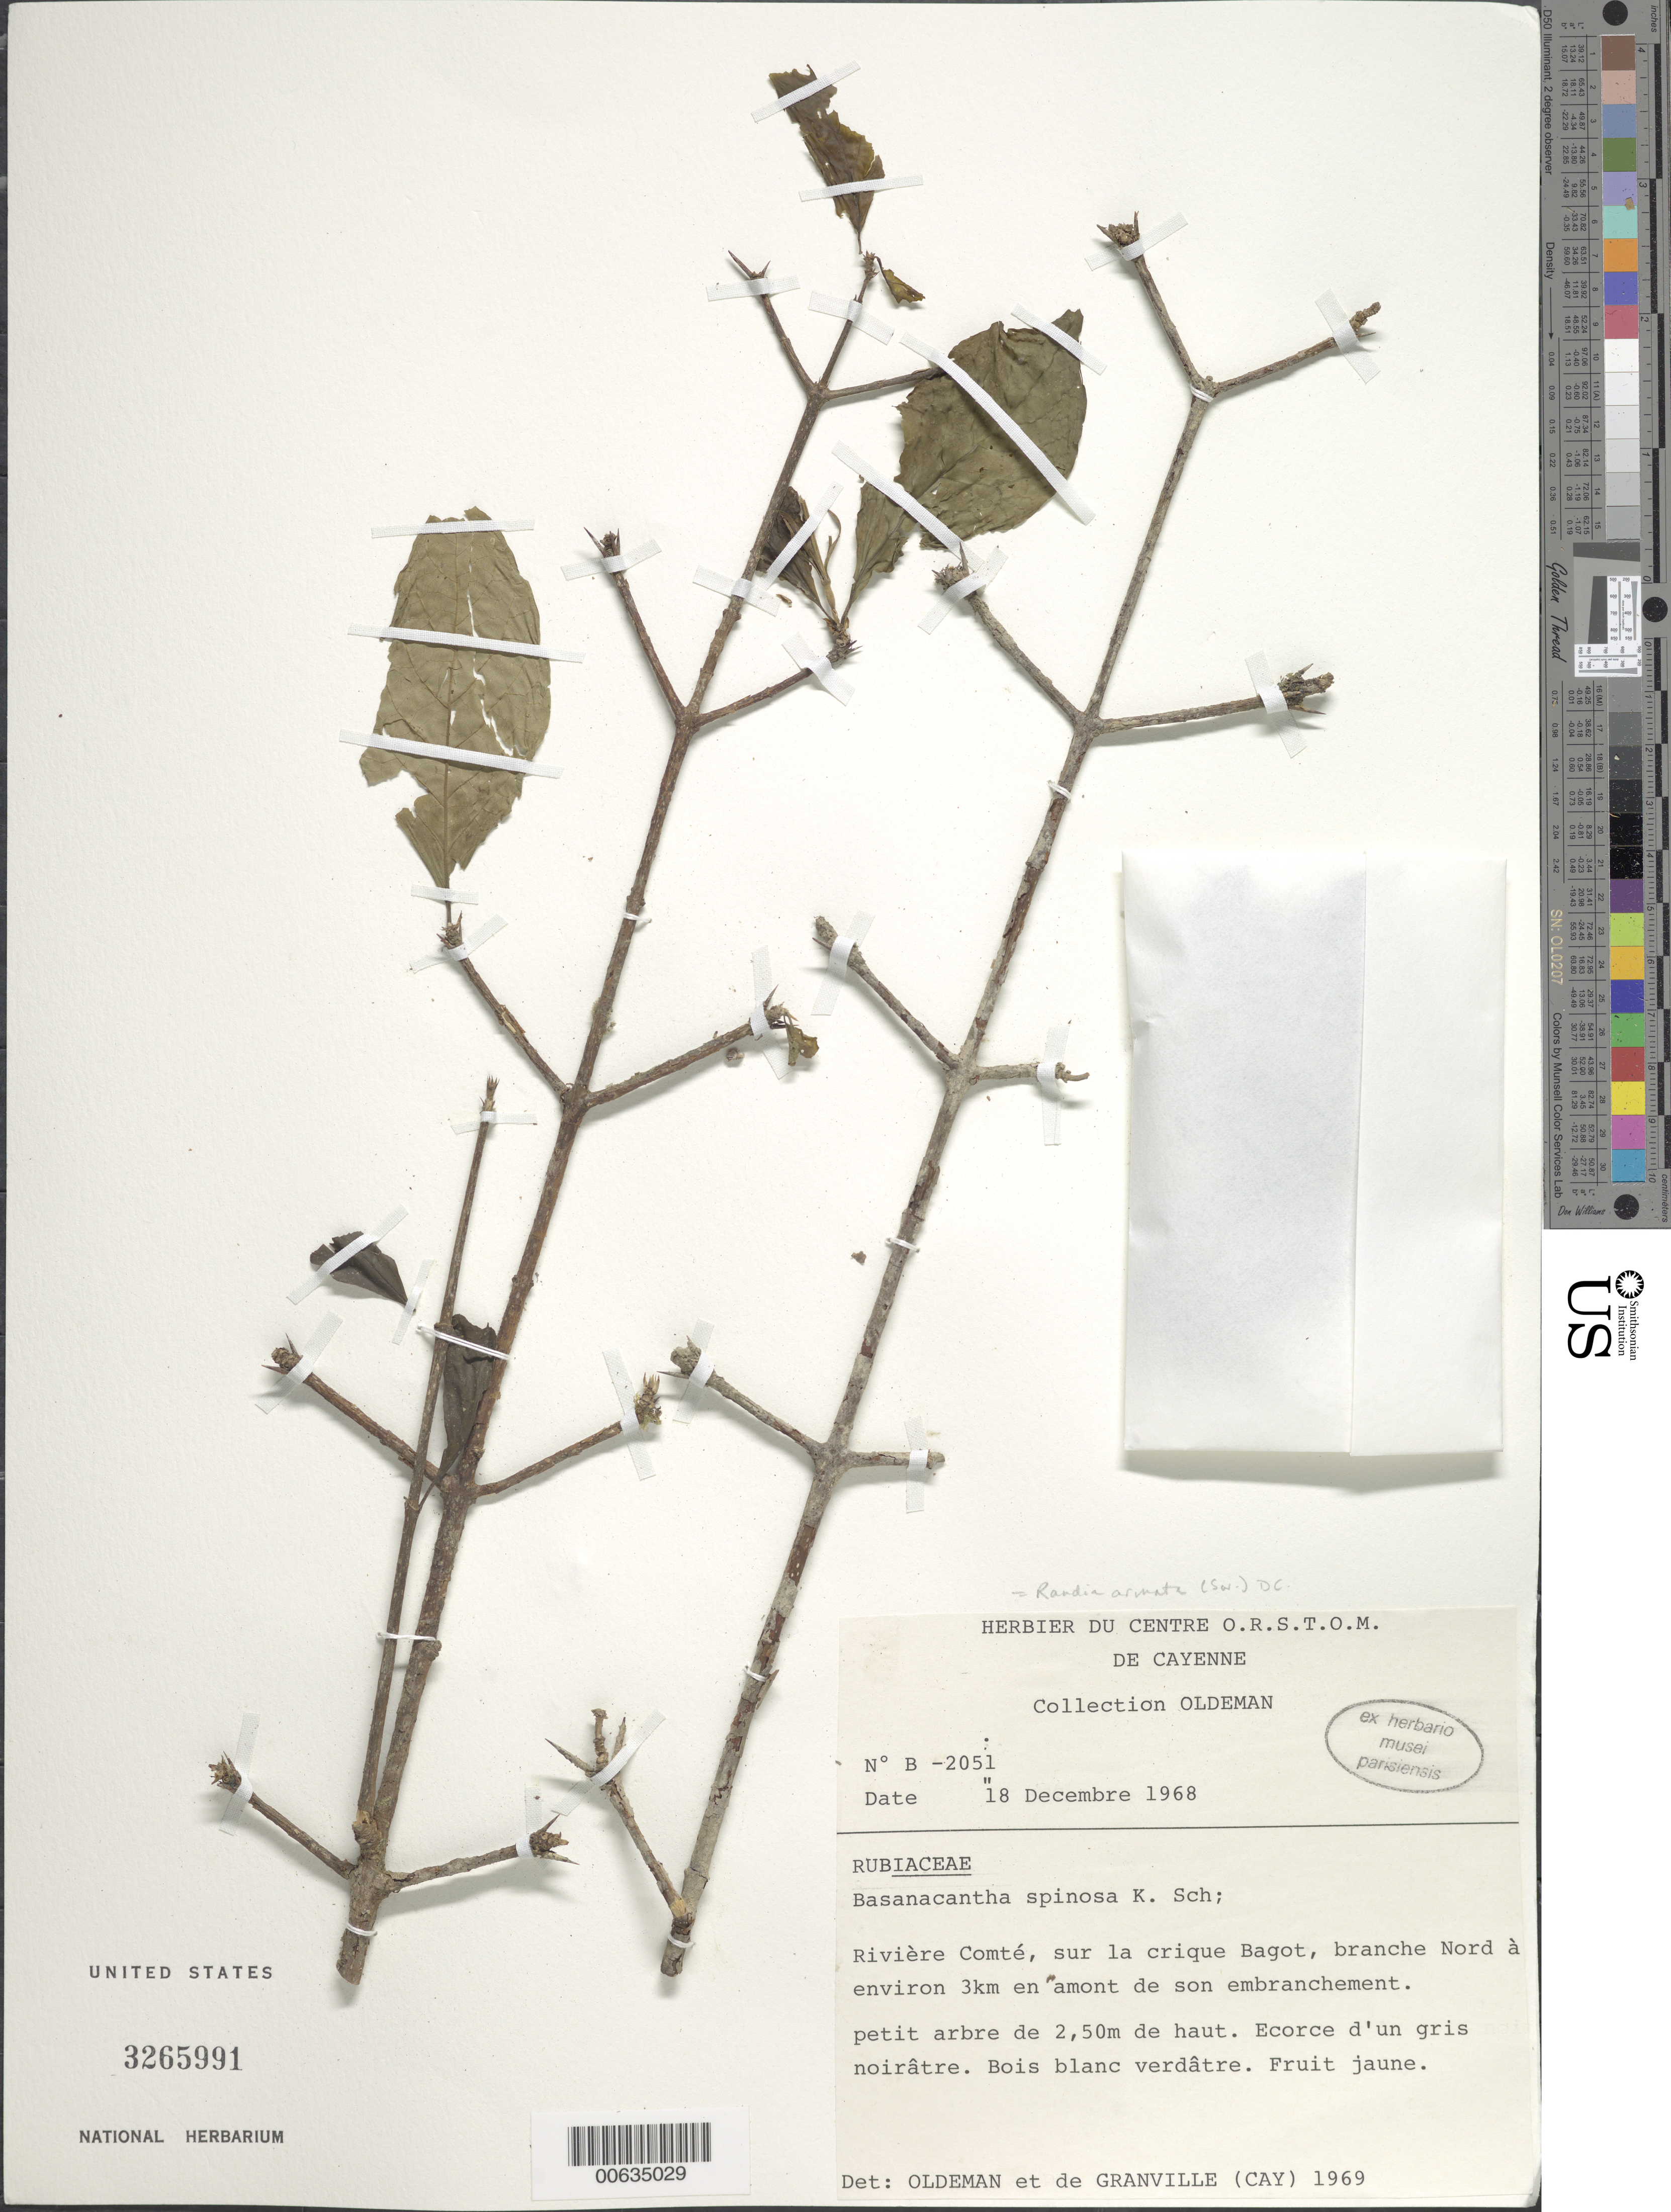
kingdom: Plantae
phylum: Tracheophyta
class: Magnoliopsida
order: Gentianales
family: Rubiaceae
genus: Basanacantha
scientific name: Basanacantha spinosa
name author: (Jacq.) K. Schum.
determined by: Oldeman, R. A.; Granville, J. J.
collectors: R. Oldeman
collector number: B 2051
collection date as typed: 18-Dec-68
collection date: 1968-12-18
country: French Guiana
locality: Crique Bagot, Comté R., branche Nord a environ 3km en amont de son embranchement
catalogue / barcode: US 3265991